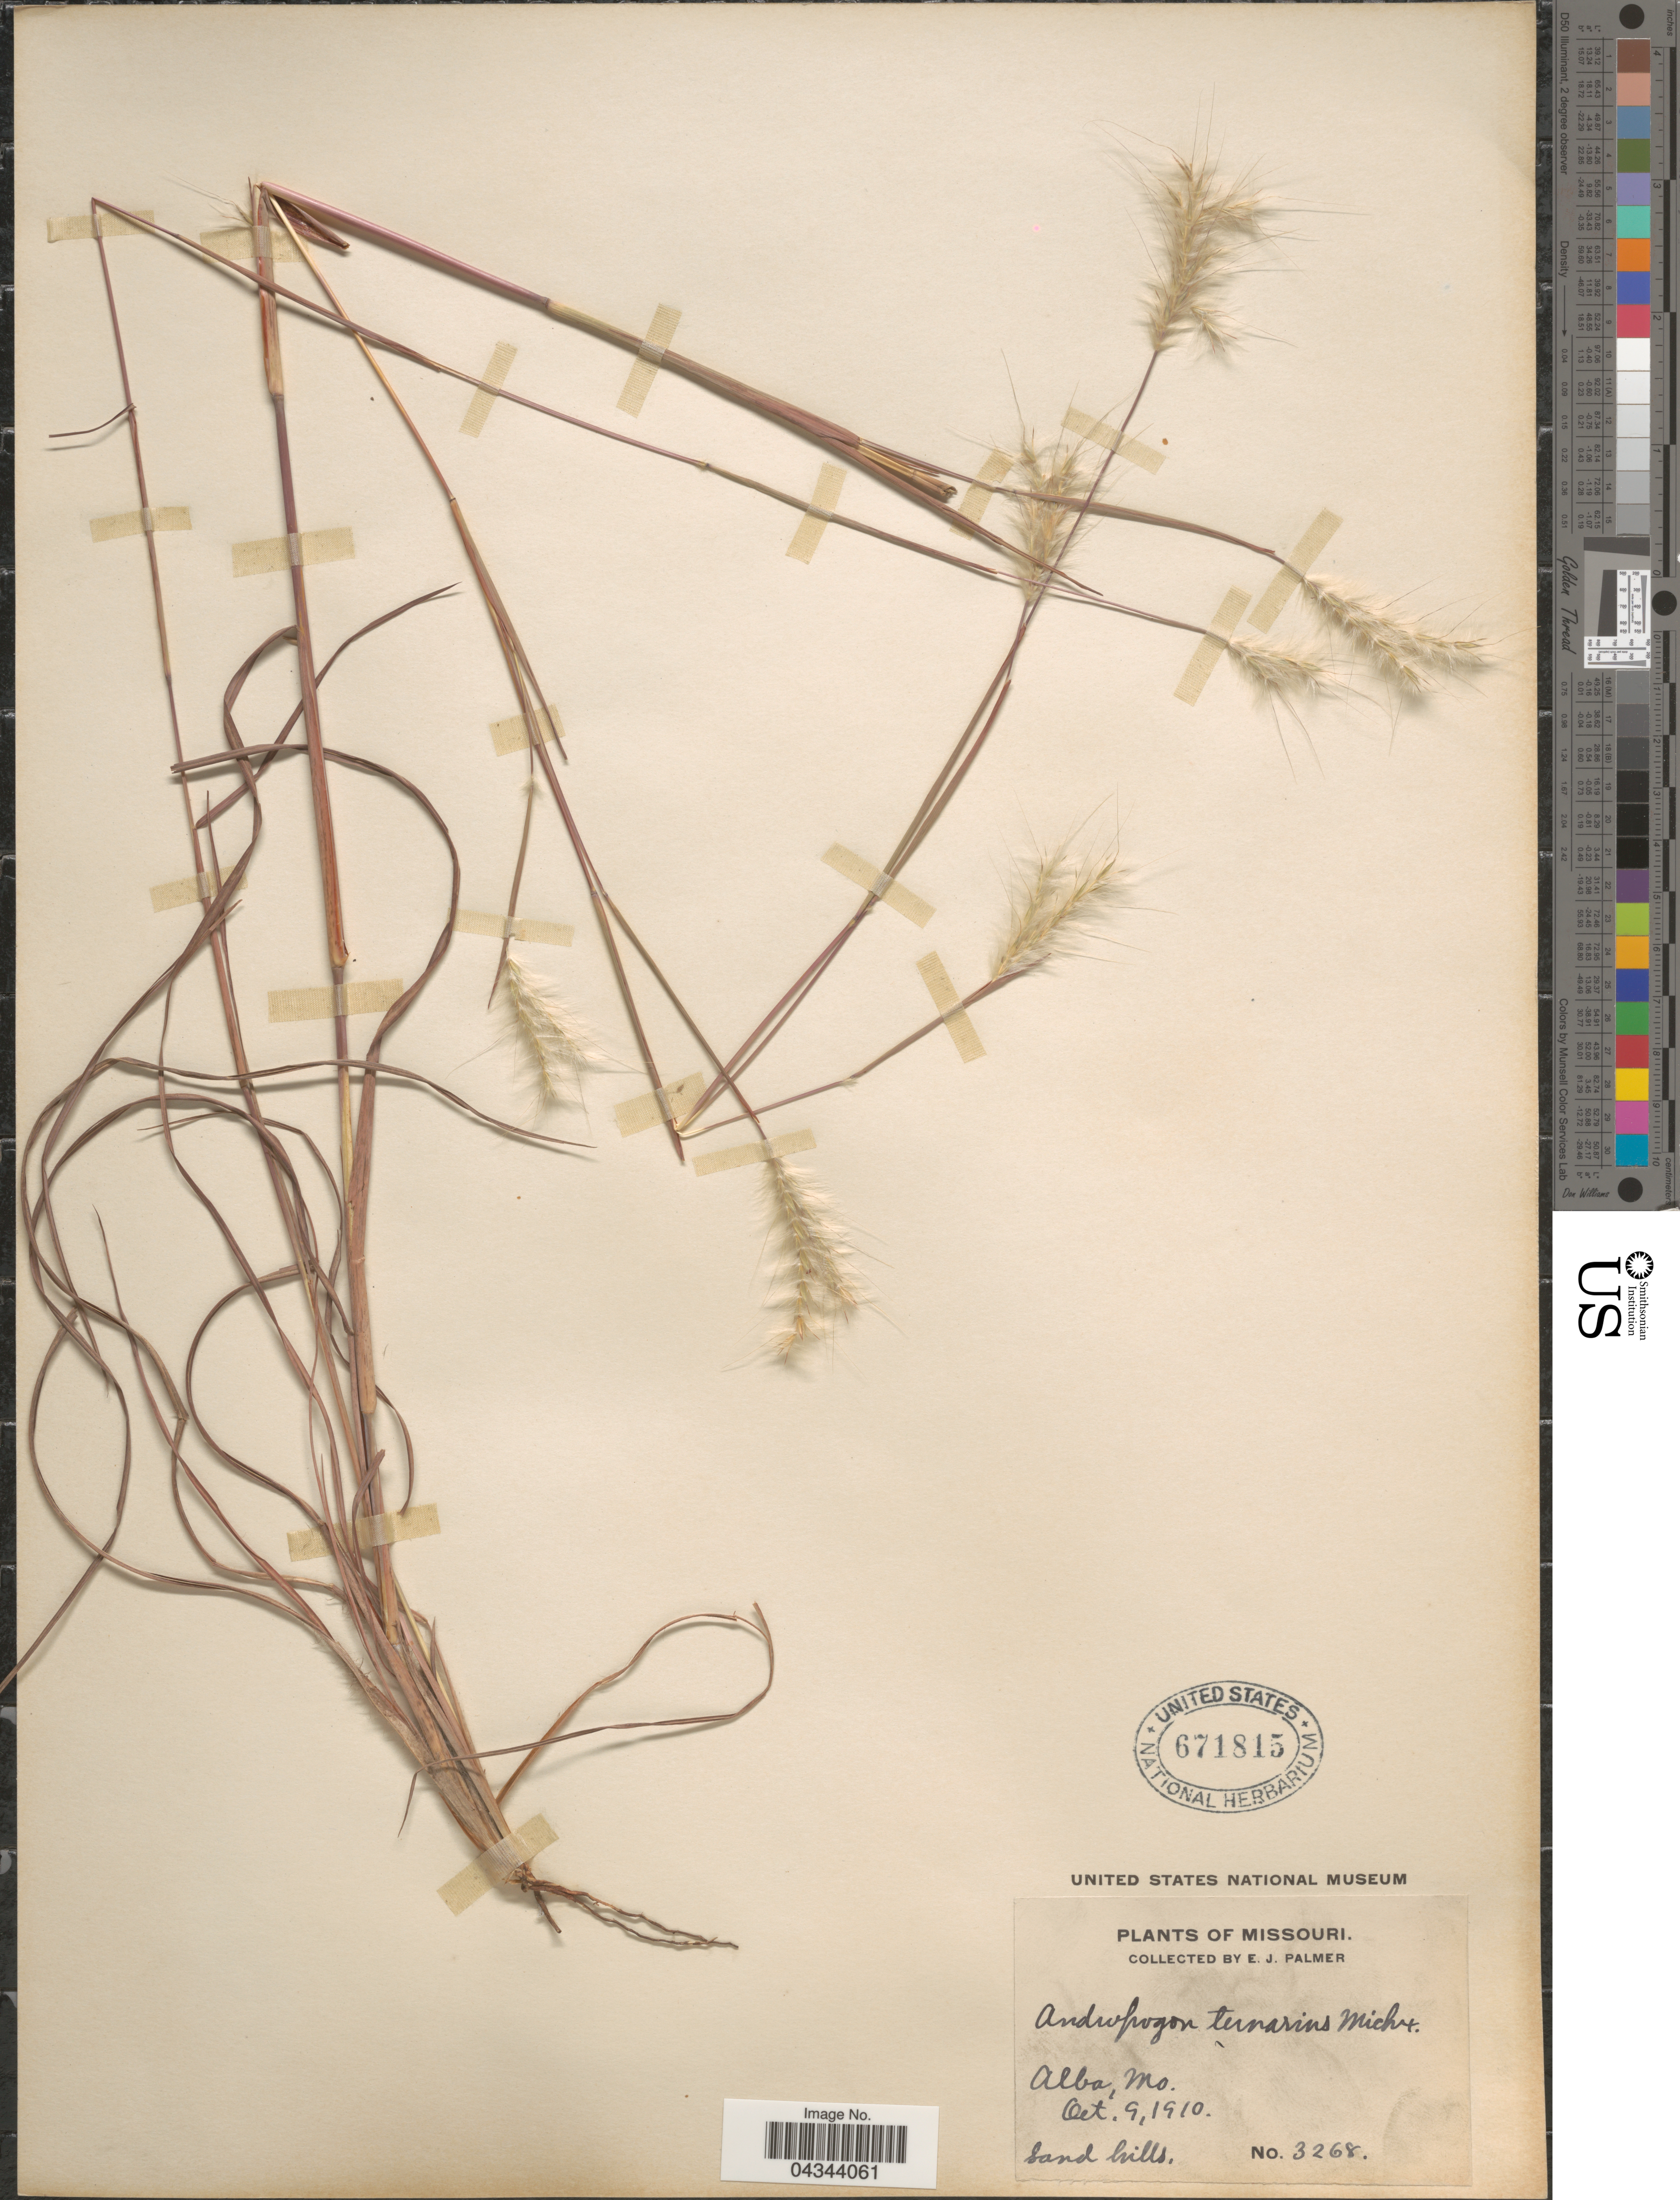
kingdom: Plantae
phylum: Tracheophyta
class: Liliopsida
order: Poales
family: Poaceae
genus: Andropogon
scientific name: Andropogon ternarius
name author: Michx.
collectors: E. J. Palmer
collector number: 3268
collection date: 1910-10-09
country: United States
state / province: Missouri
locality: Alba.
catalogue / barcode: US 671815